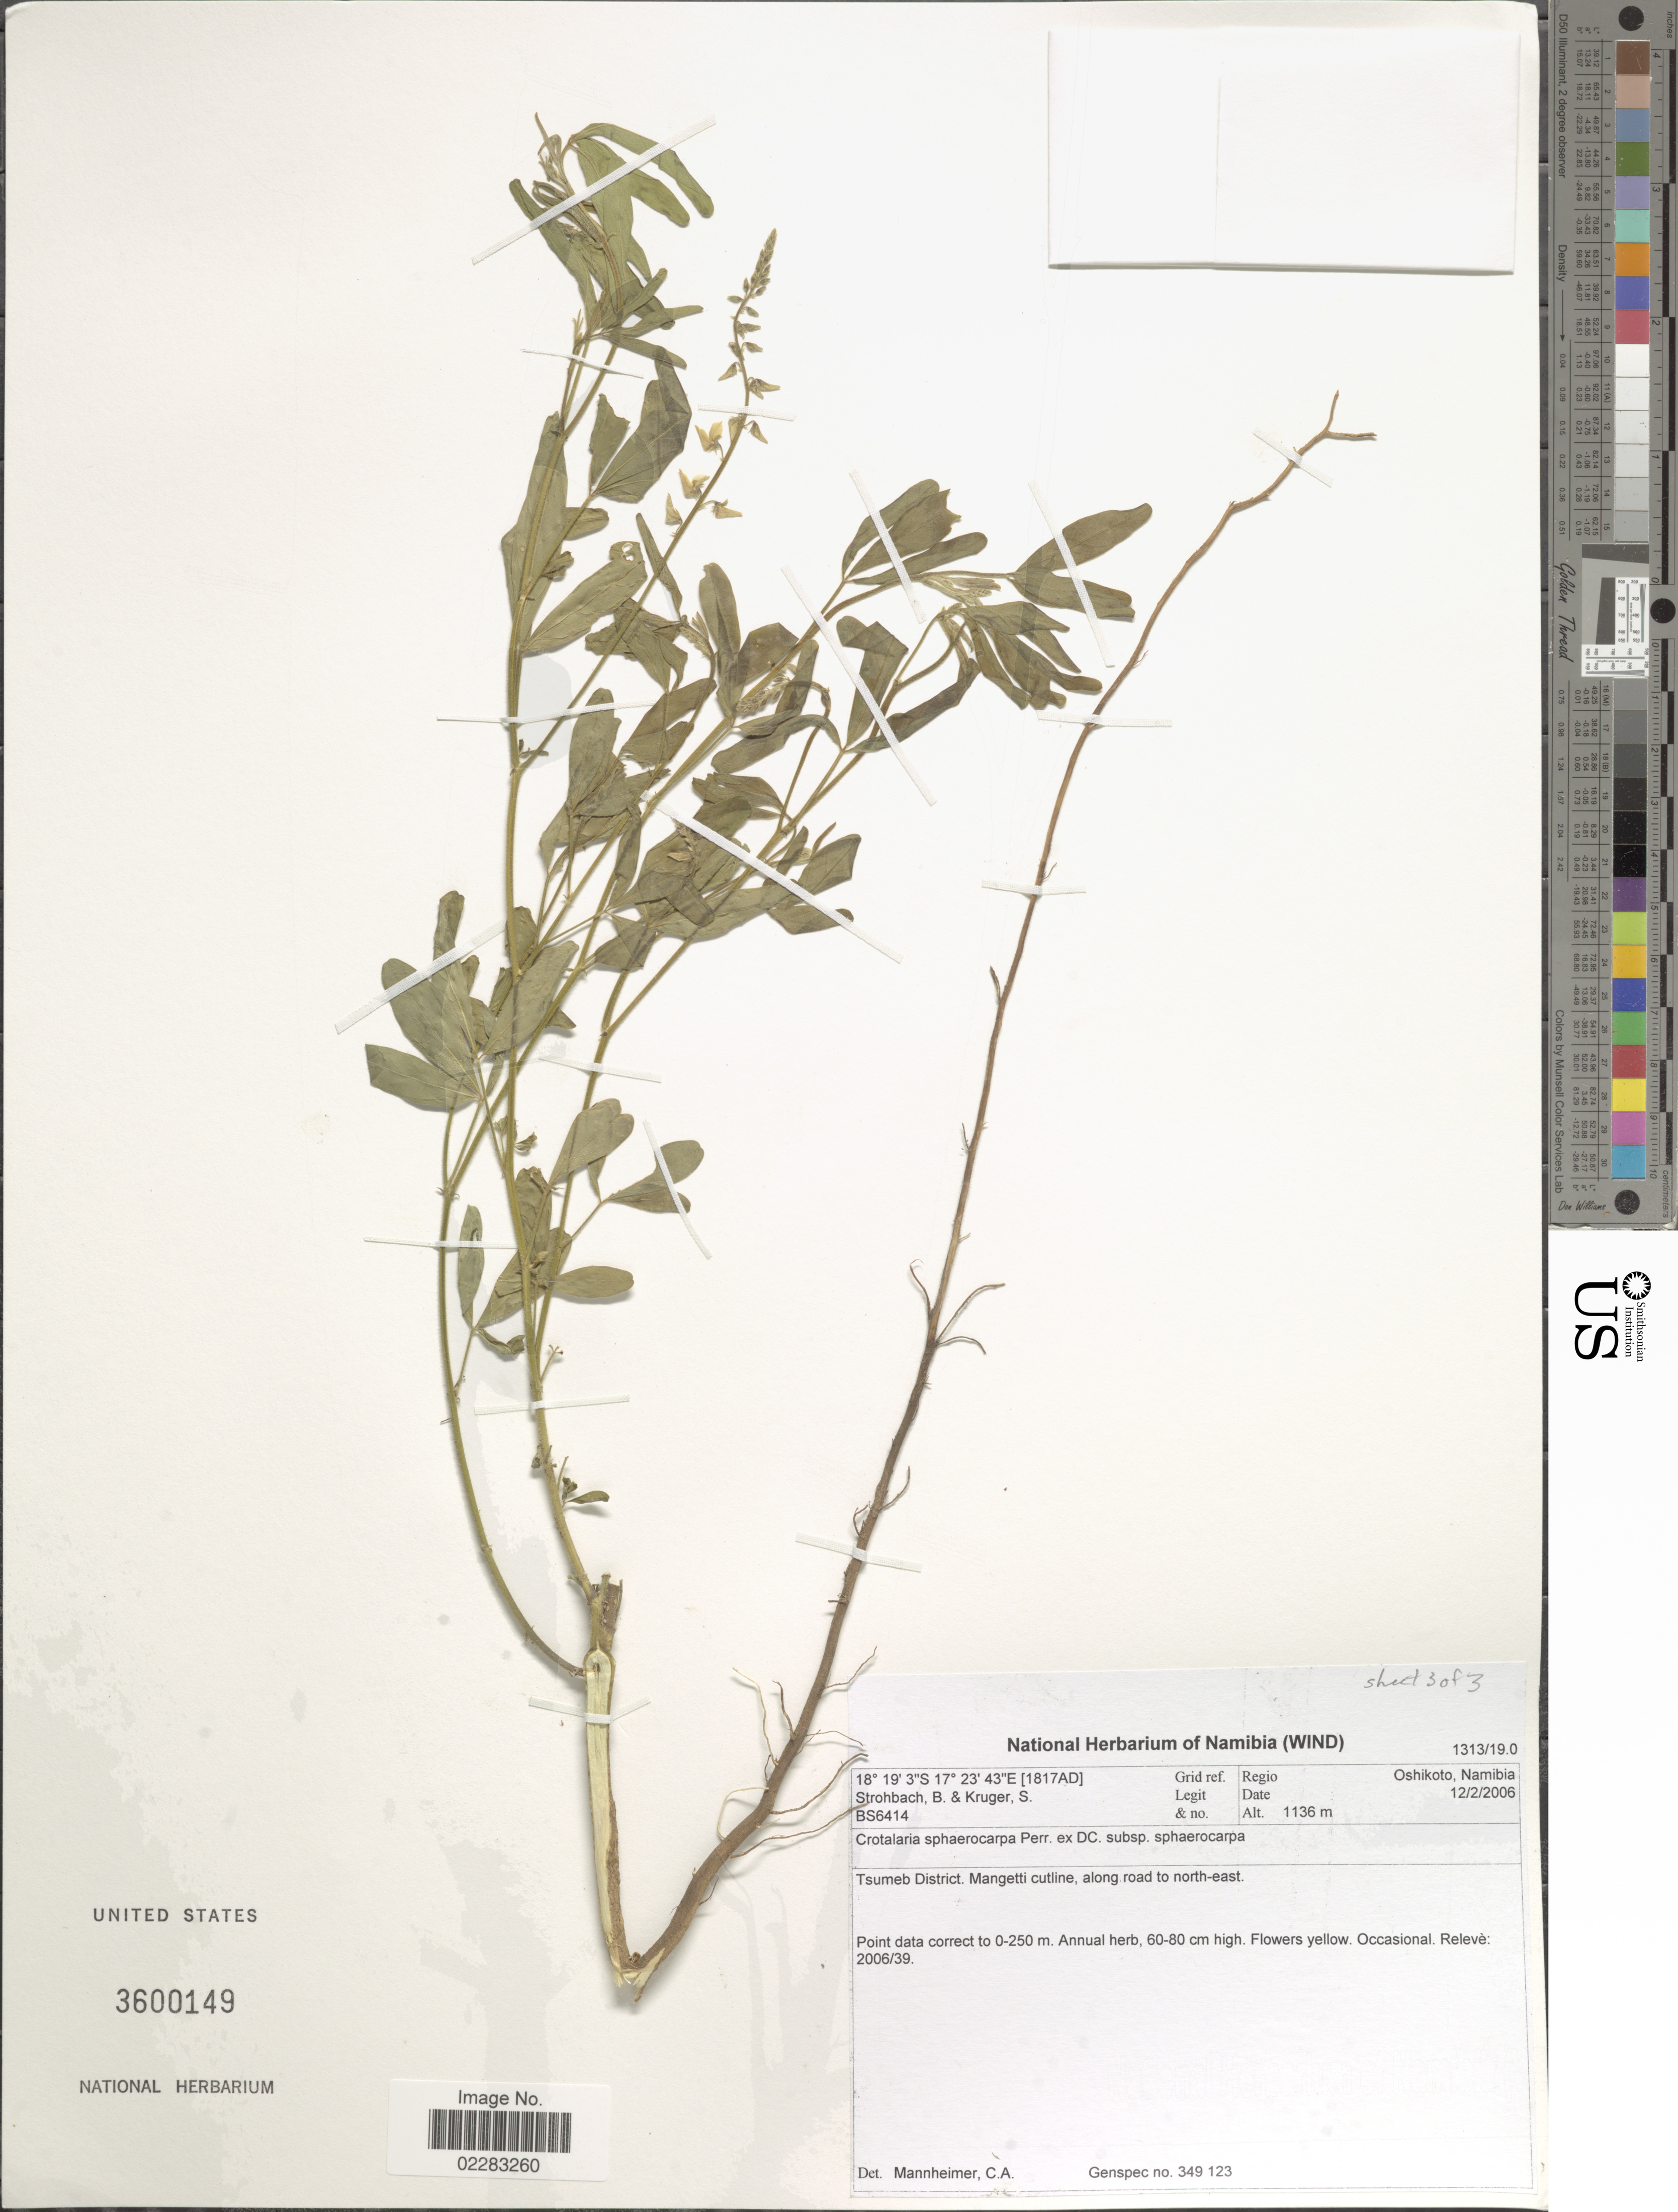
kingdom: Plantae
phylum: Tracheophyta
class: Magnoliopsida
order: Fabales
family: Fabaceae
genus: Crotalaria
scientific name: Crotalaria sphaerocarpa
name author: Perr. ex DC.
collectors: B. Strohbach & S. Kruger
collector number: BS6414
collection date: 2006-02-12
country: Namibia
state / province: Oshikoto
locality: Tsumeb District, Mangetti cutline, along road to north-east.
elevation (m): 1136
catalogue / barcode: US 3600148